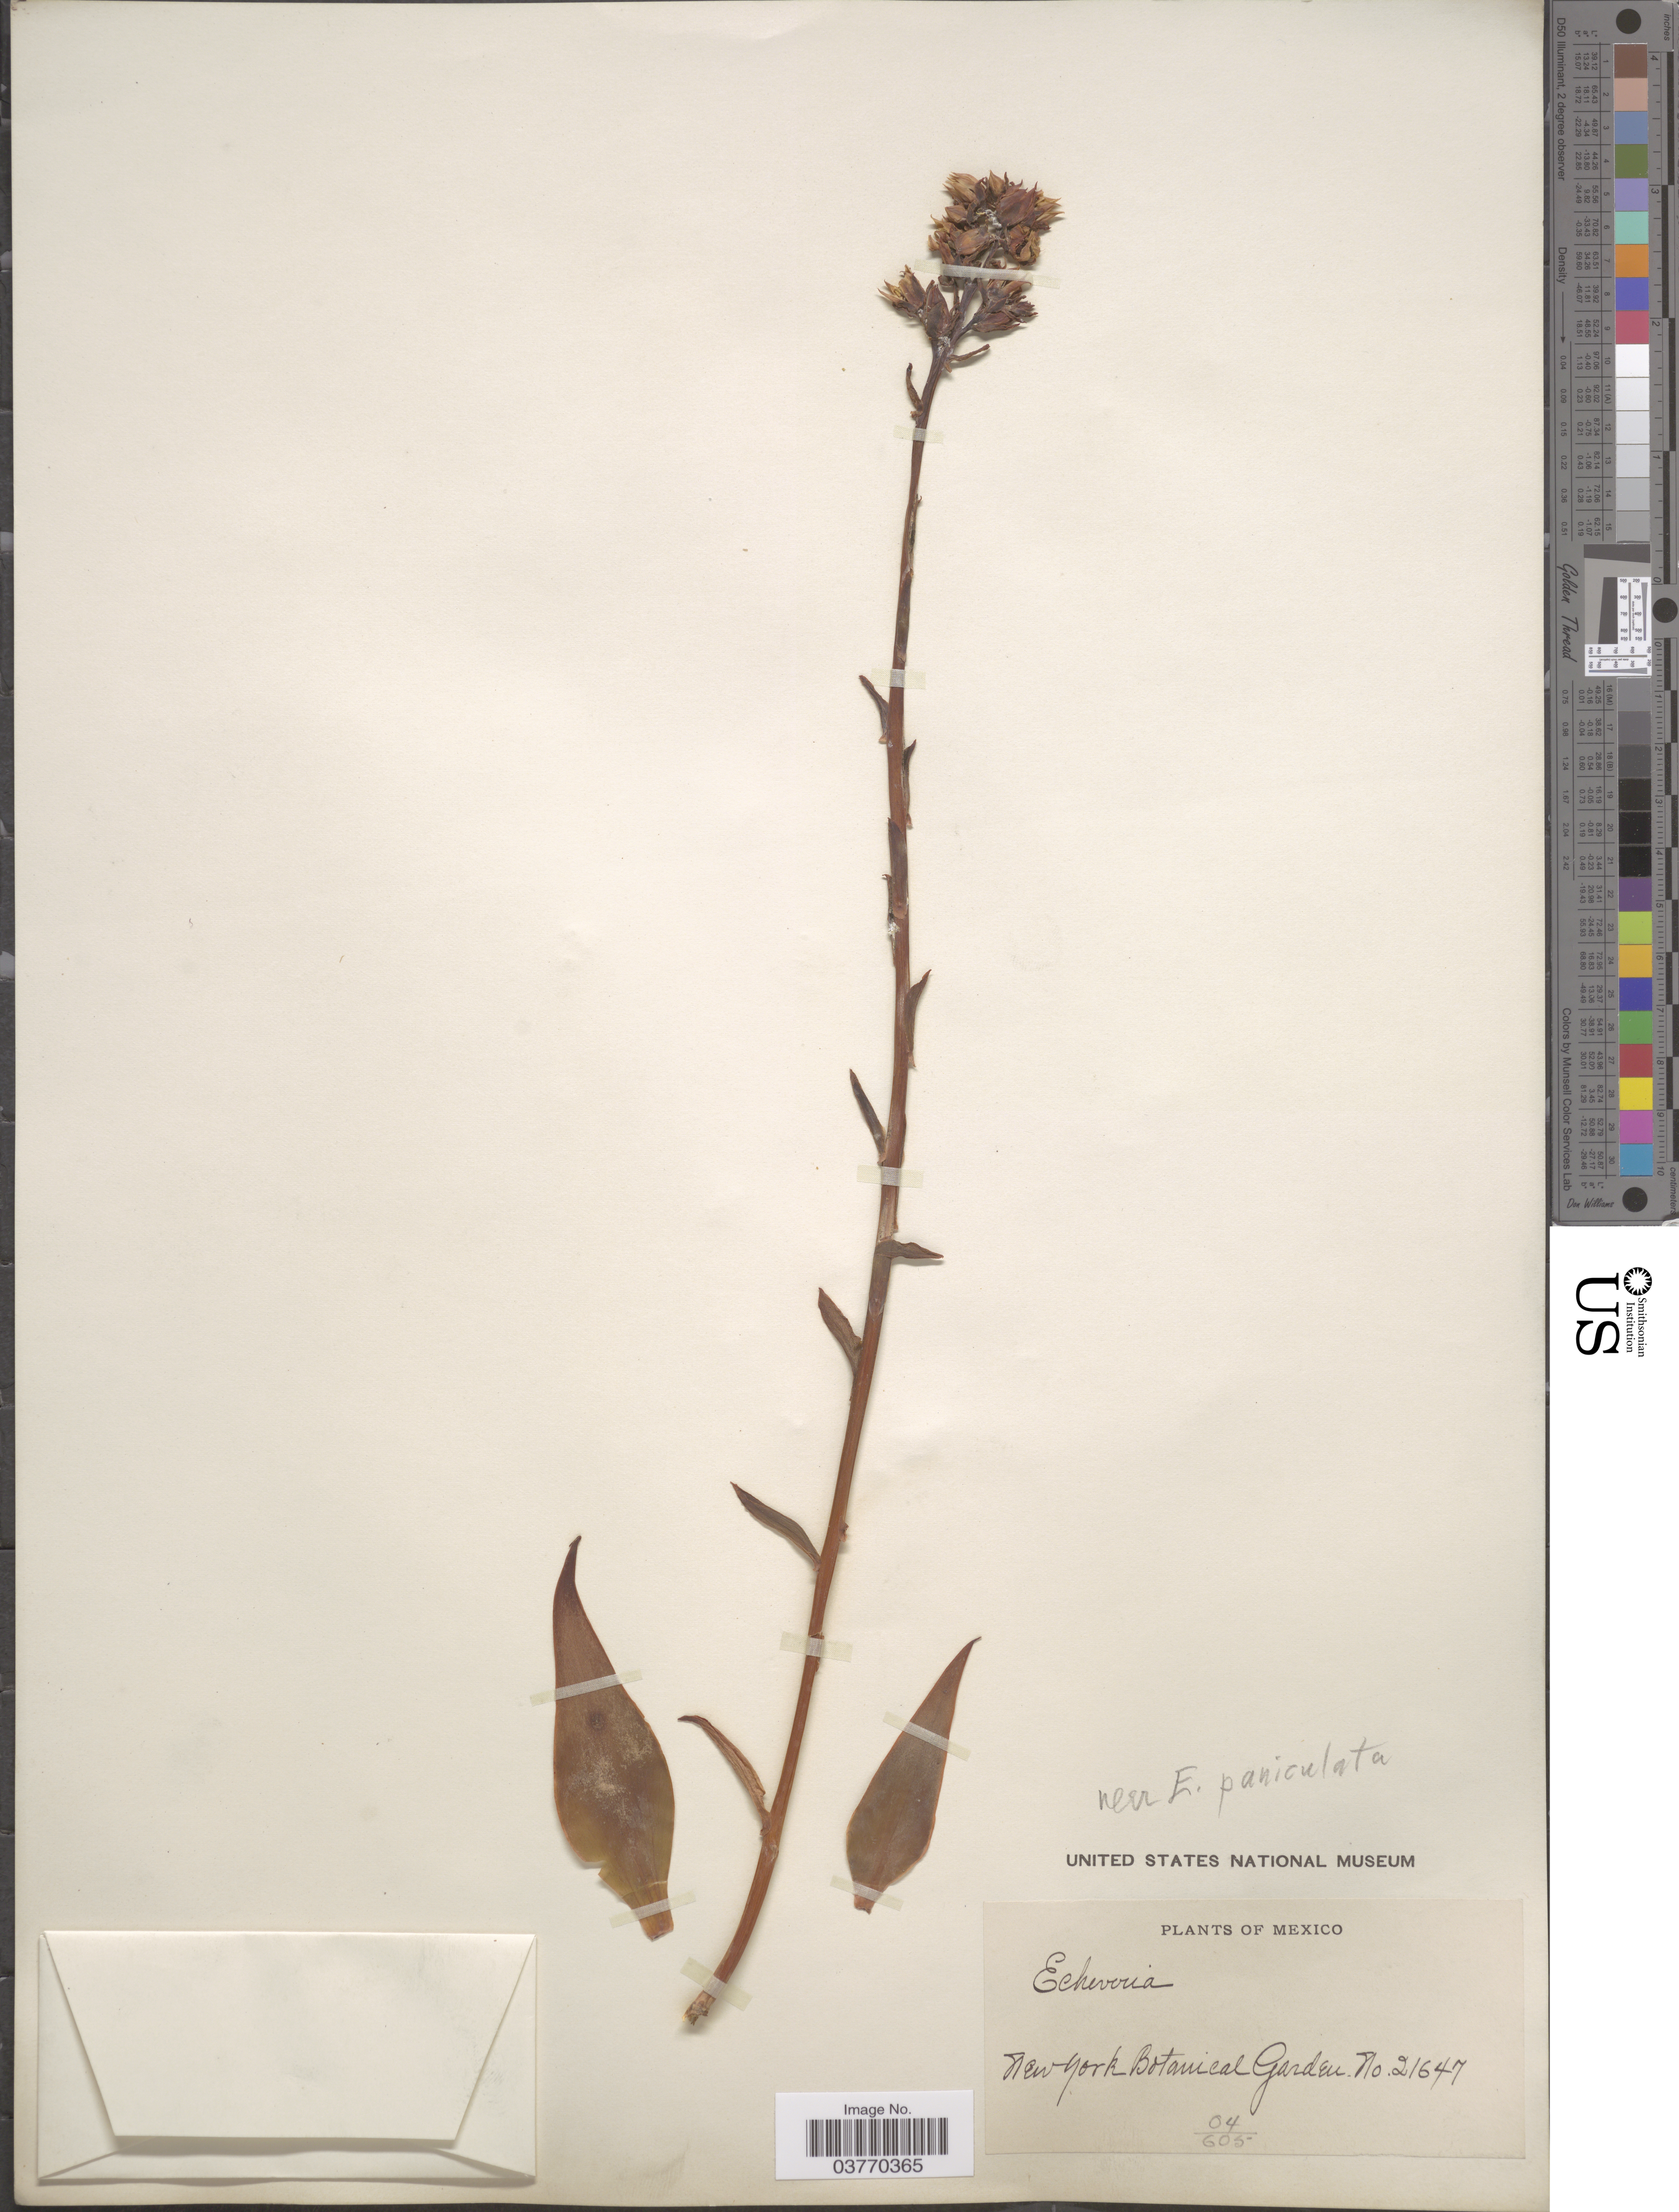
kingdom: Plantae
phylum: Tracheophyta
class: Magnoliopsida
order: Saxifragales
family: Crassulaceae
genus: Echeveria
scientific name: Echeveria paniculata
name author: A. Gray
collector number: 04/605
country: Mexico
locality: New York Botanical Garden.?